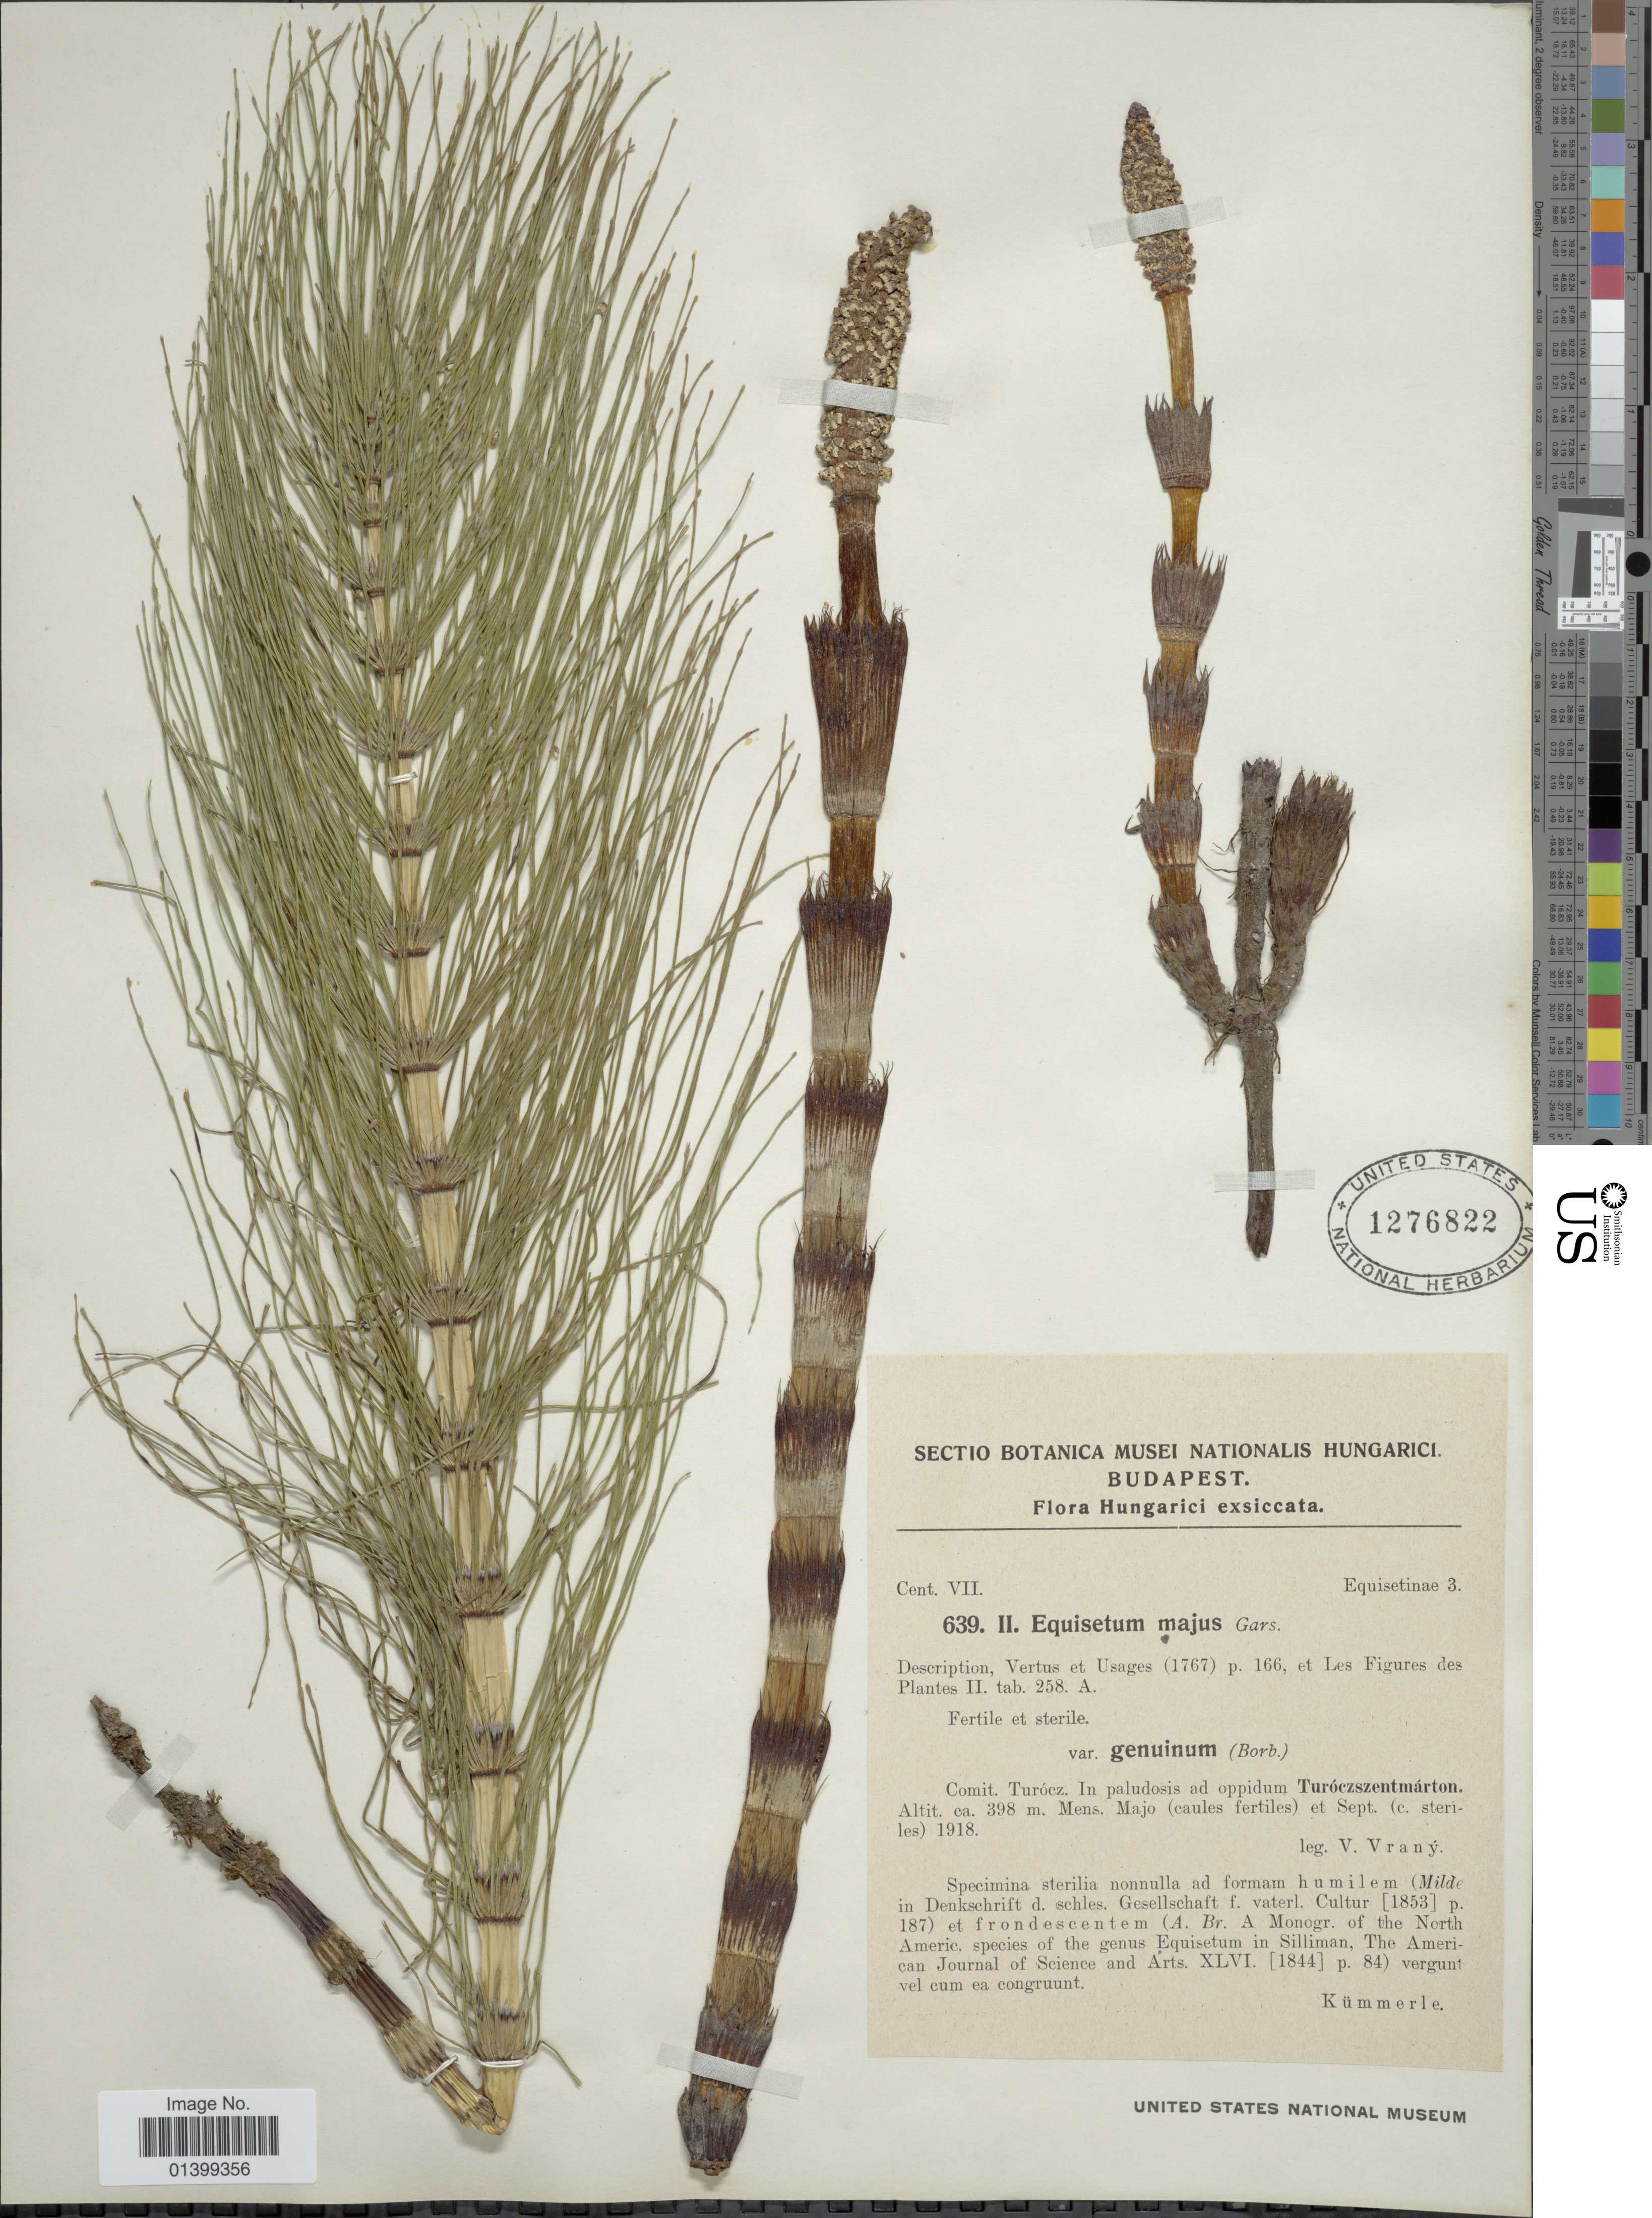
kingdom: Plantae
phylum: Tracheophyta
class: Polypodiopsida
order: Equisetales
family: Equisetaceae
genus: Equisetum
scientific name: Equisetum telmateia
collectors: V. Vrany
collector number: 639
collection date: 1918-05/1918-09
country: Hungary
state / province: Budapest, Capital District of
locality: Comit. Turócz. In paludosis ad oppidum Turóczszentmárton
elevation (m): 398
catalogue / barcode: US 1276822